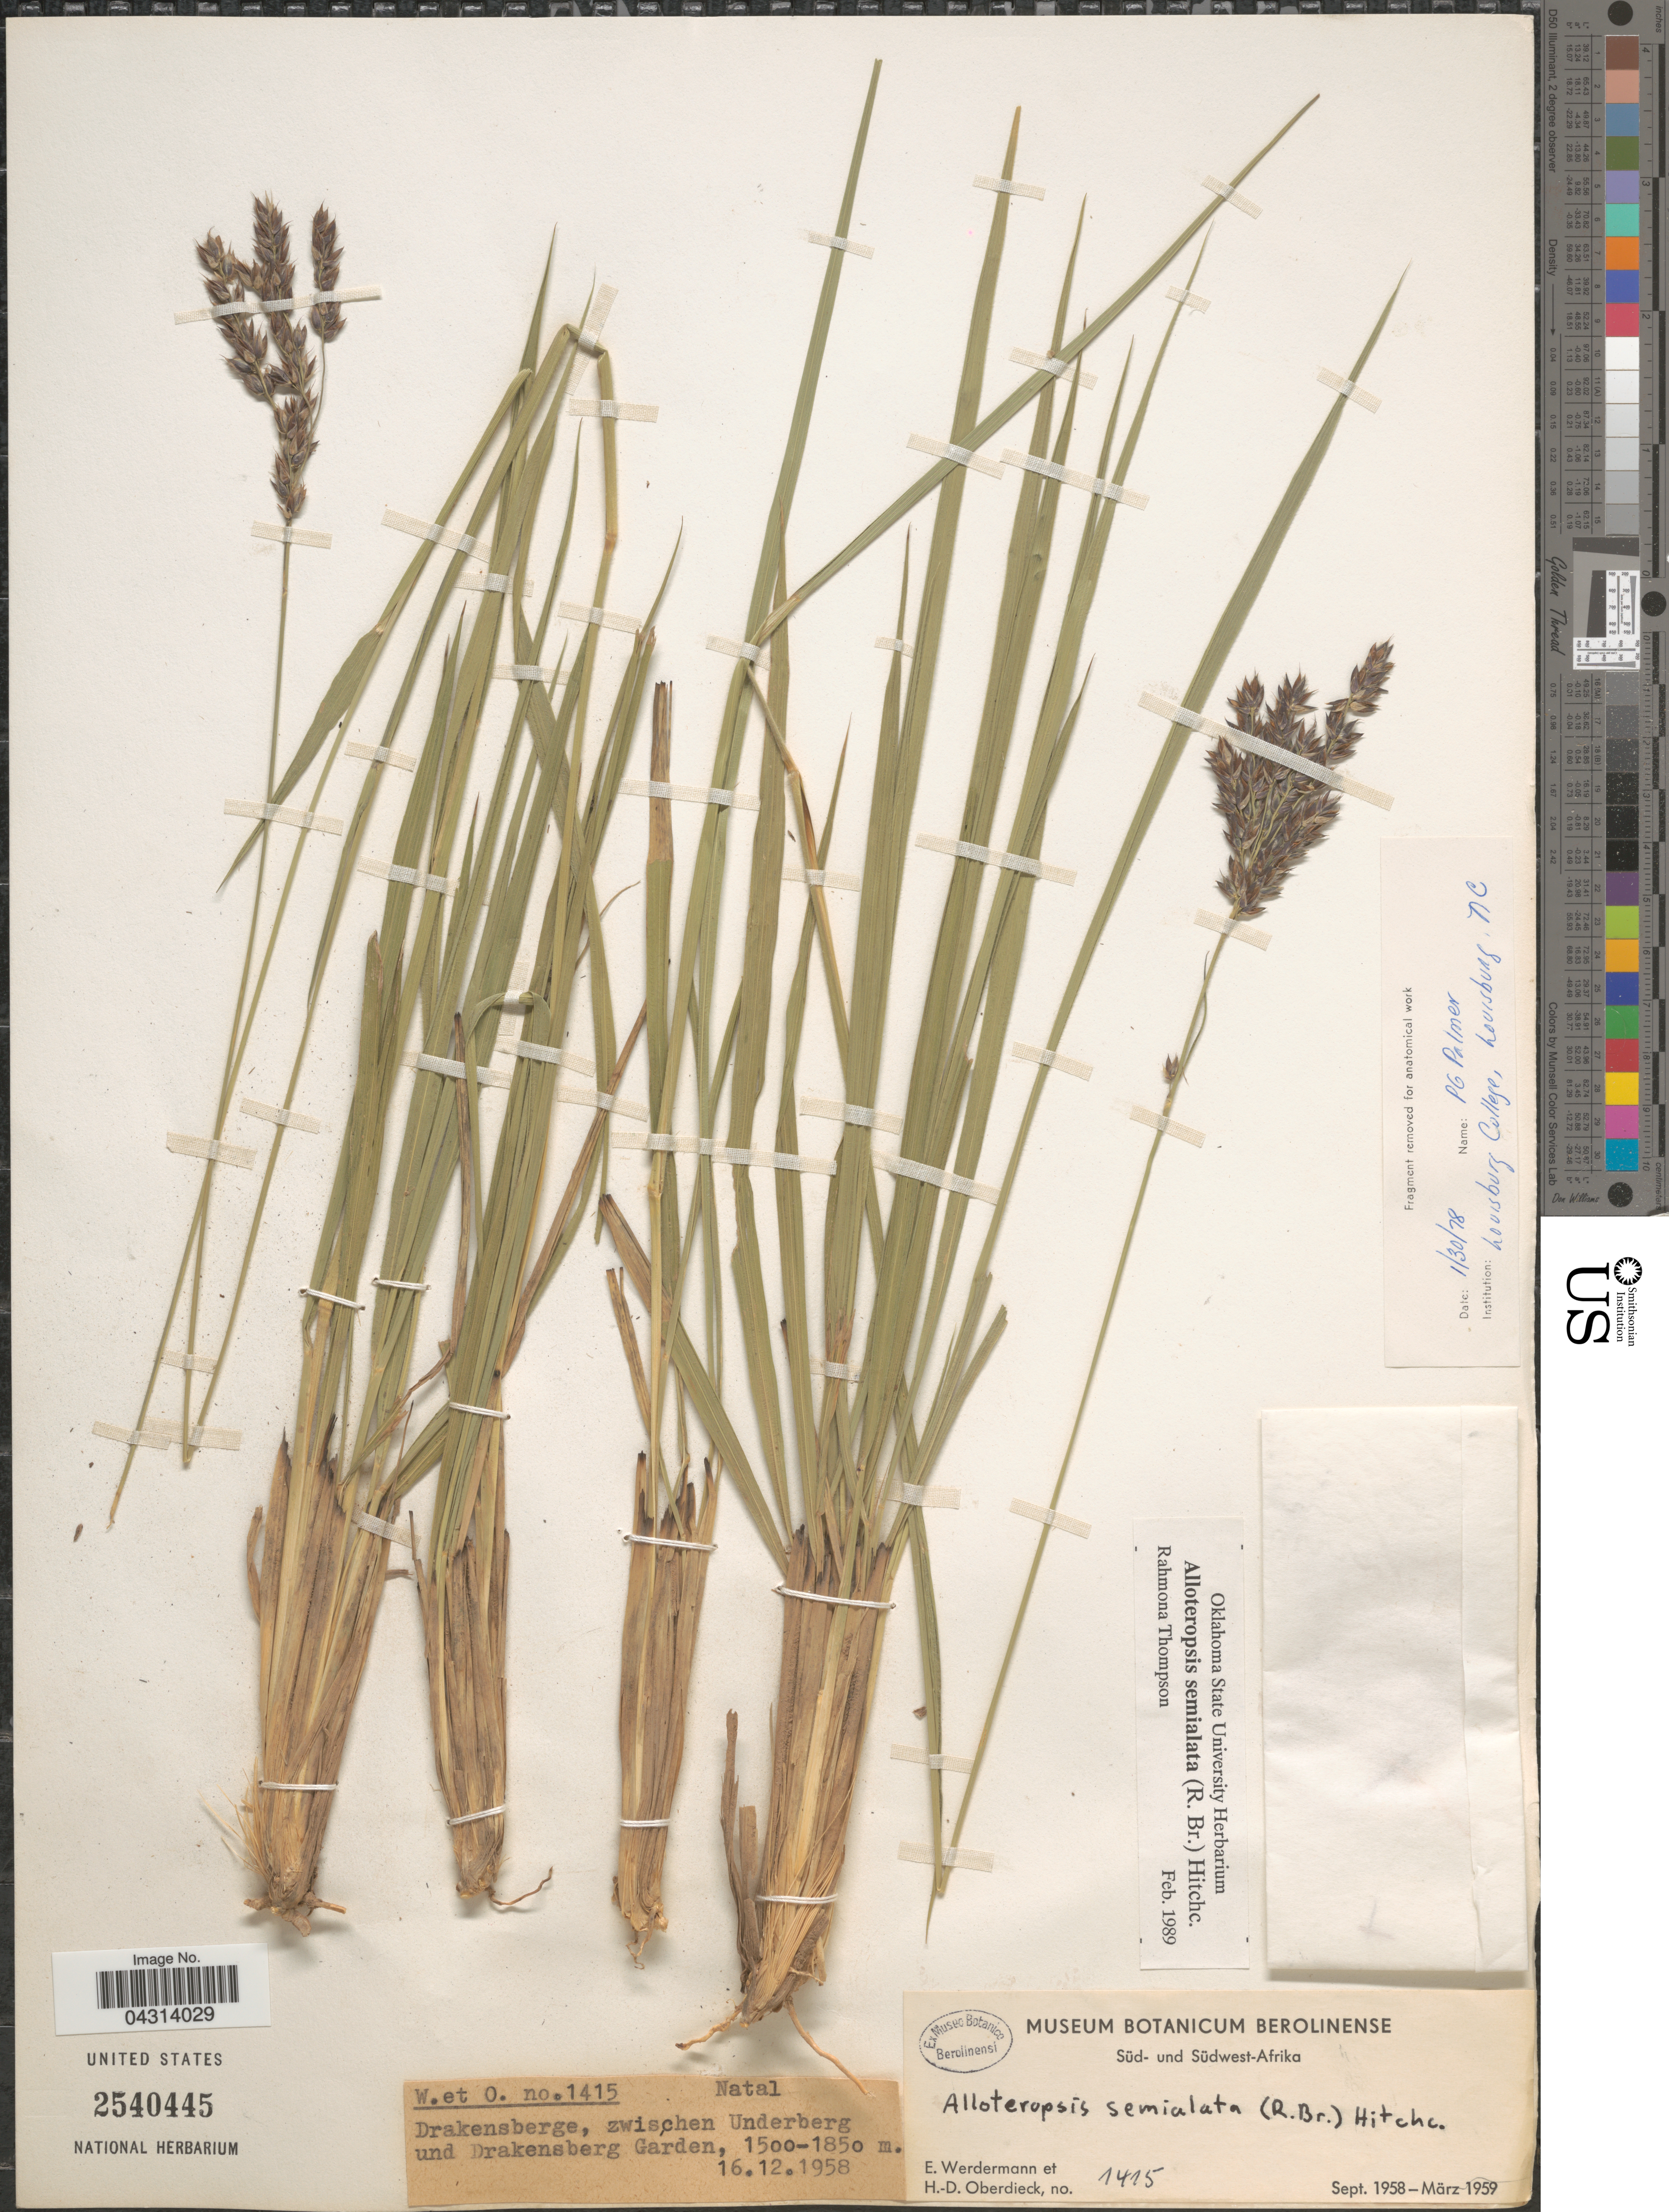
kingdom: Plantae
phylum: Tracheophyta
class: Liliopsida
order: Poales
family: Poaceae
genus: Alloteropsis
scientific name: Alloteropsis semialata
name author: (R. Br.) Hitchc.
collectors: E. Werdermann & H. Oberdieck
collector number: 1415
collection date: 1958-12-16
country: South Africa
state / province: KwaZulu-Natal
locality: Natal. Drakensberge, zwischen Underberg und Drakensberg Garden.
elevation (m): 1500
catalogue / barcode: US 2540445